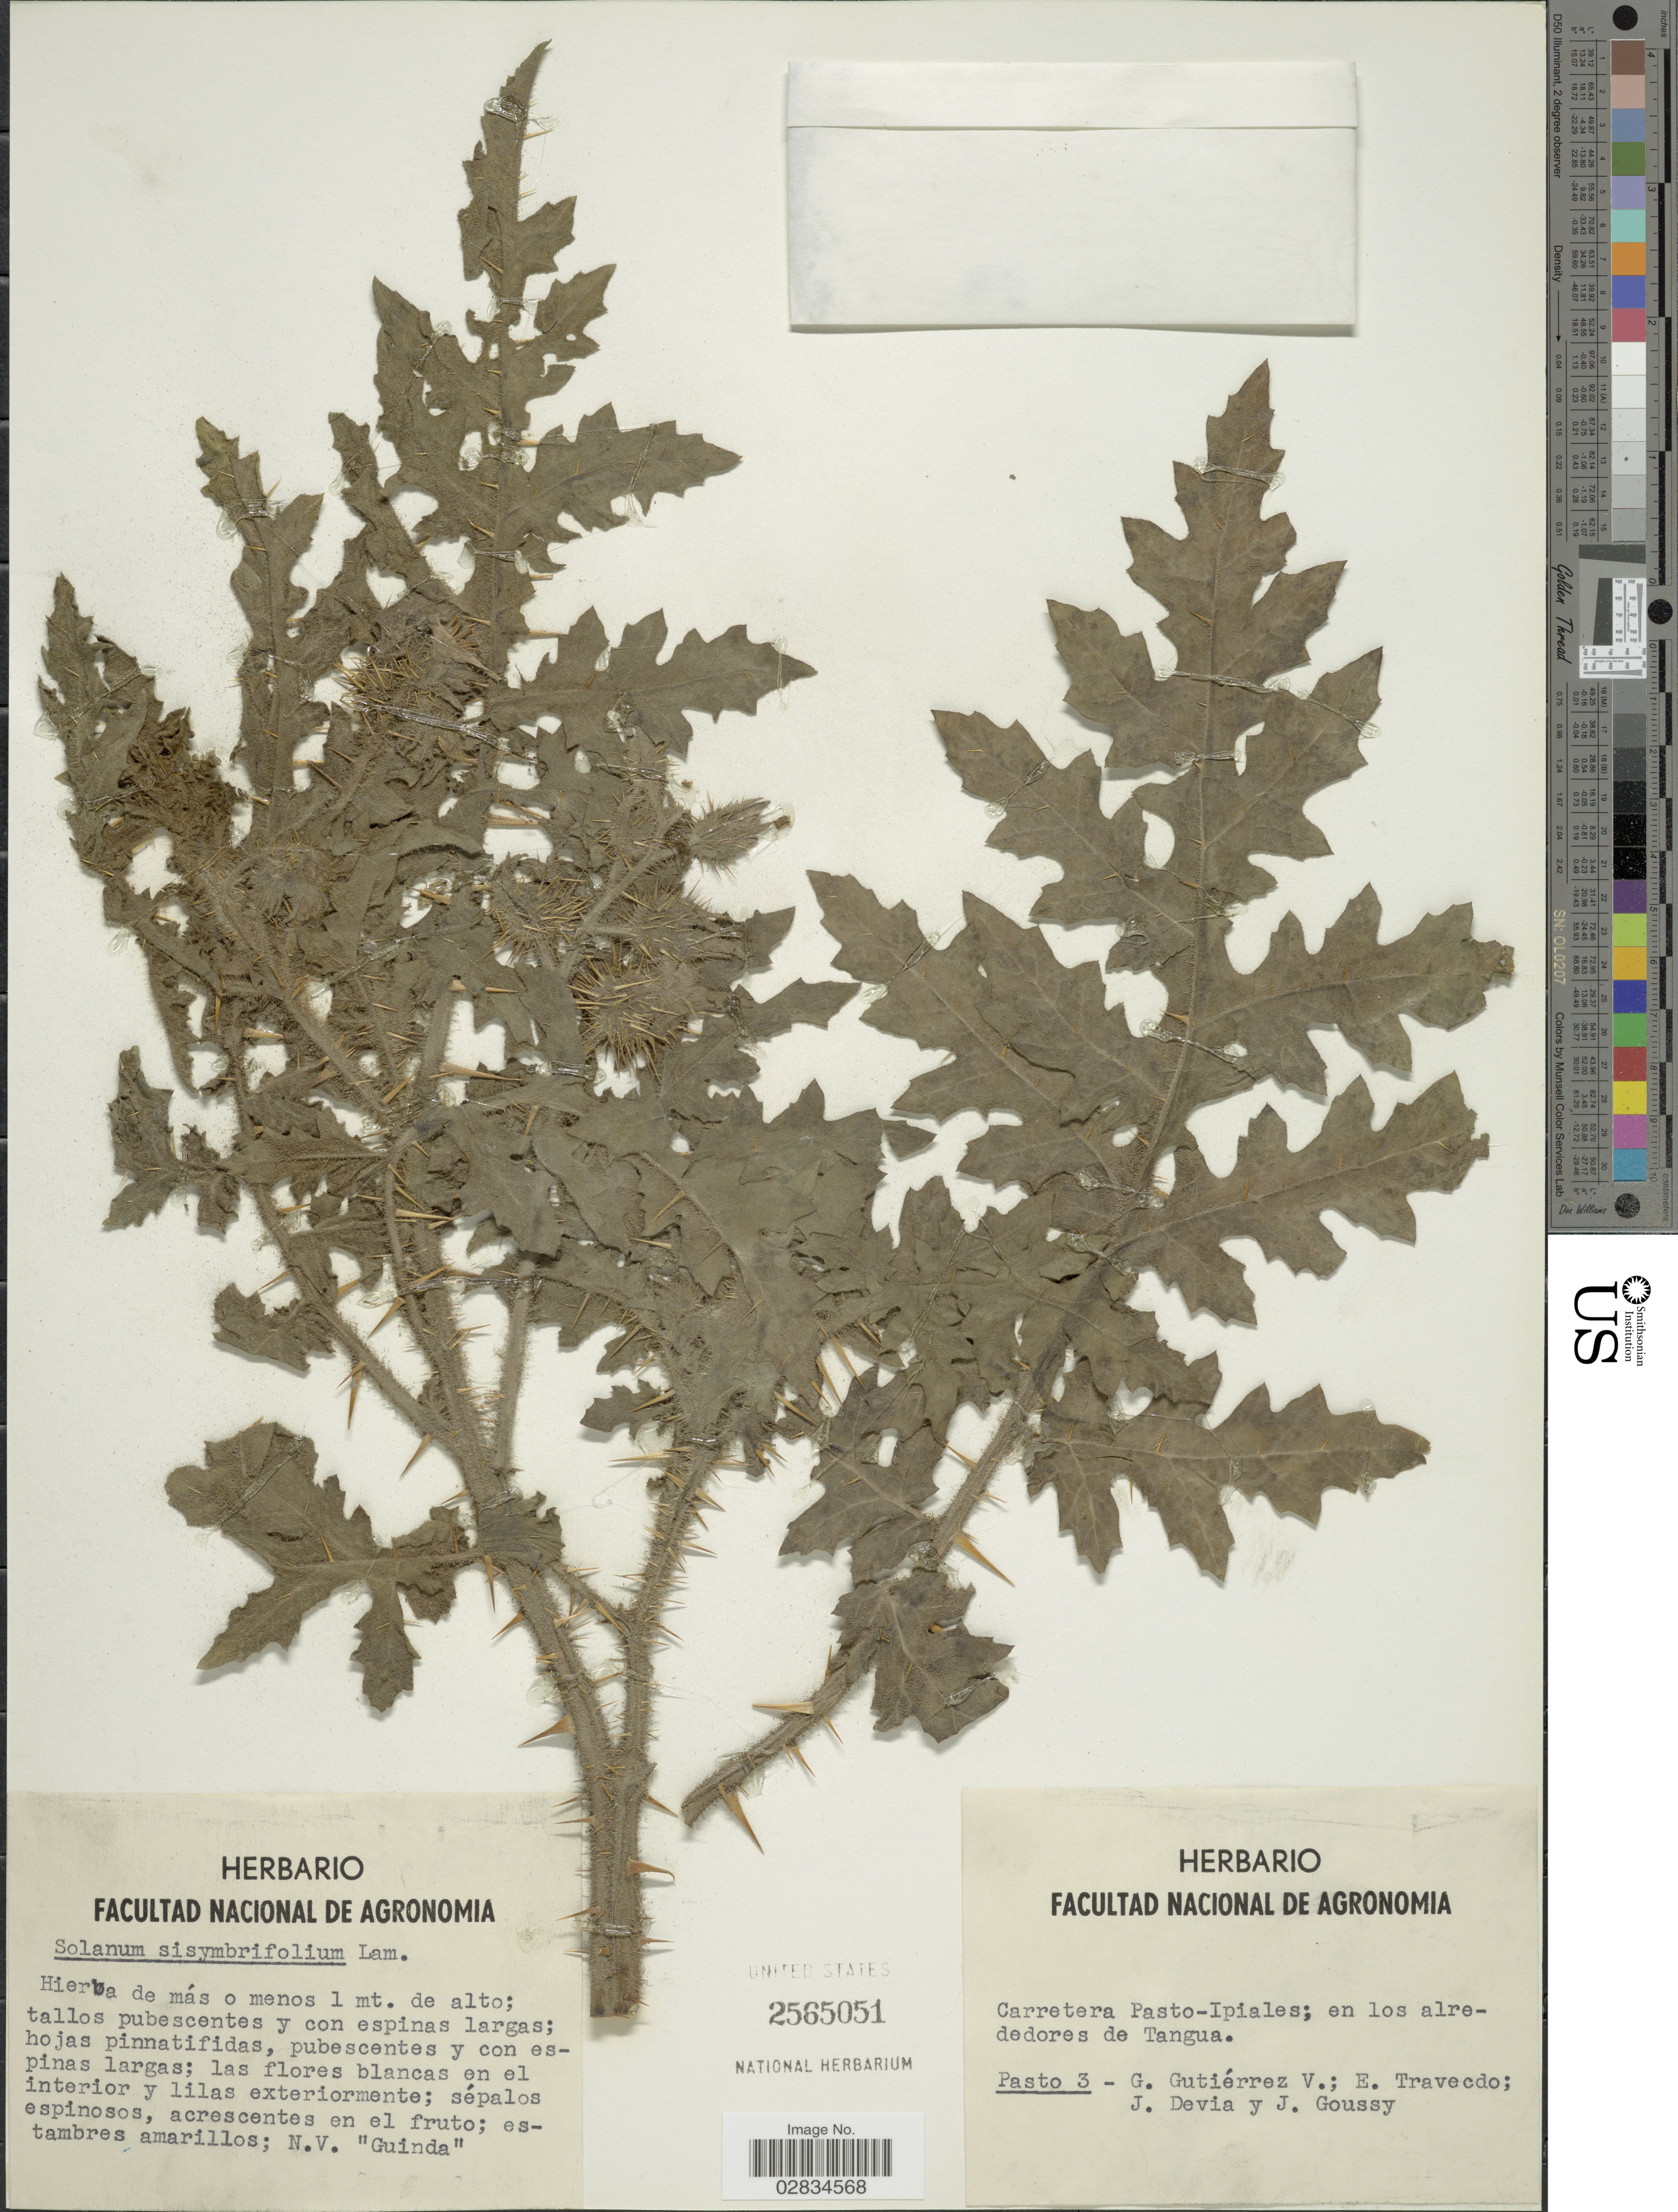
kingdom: Plantae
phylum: Tracheophyta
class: Magnoliopsida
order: Solanales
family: Solanaceae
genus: Solanum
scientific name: Solanum sisymbriifolium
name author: Lam.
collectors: G. Gutiérrez V., E. Travecedo, J. Devia & J. Goussy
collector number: Pasto3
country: Colombia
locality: Carretera Pasto-Ipiales; en los alrededores de Tangua.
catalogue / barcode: US 2565051